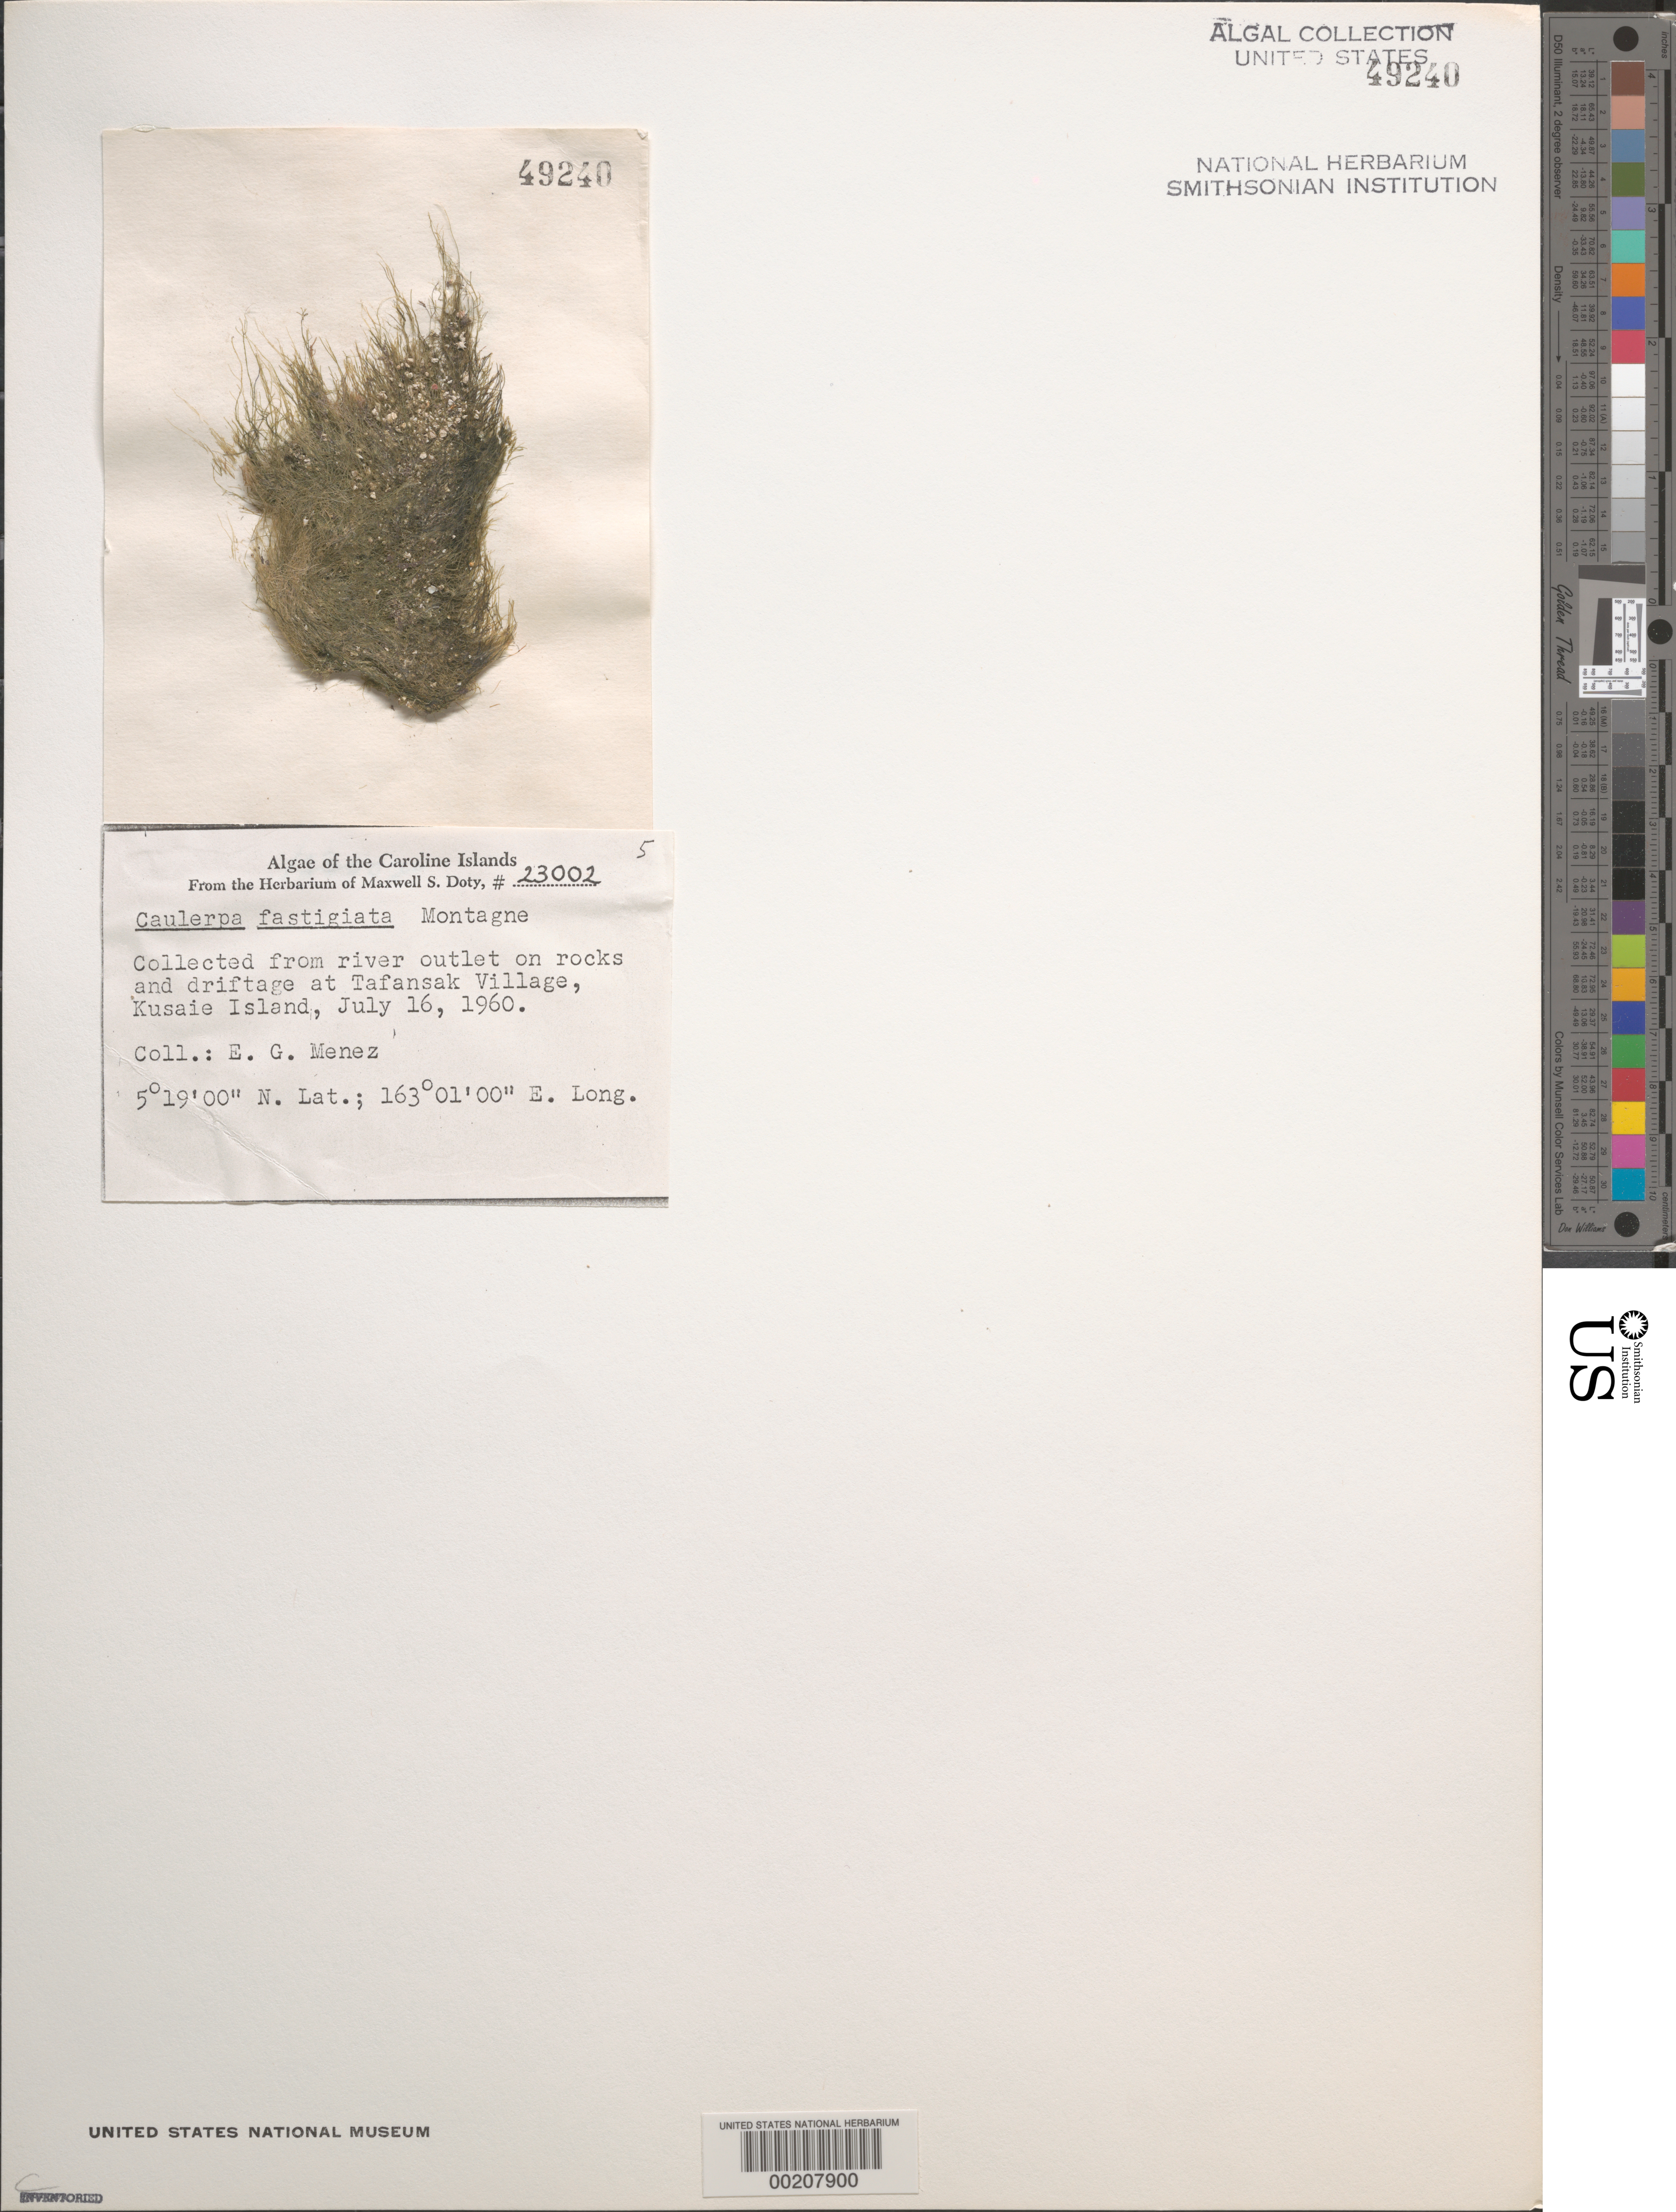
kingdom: Plantae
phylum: Chlorophyta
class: Ulvophyceae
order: Bryopsidales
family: Caulerpaceae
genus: Caulerpa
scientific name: Caulerpa fastigiata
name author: Mont.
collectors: Meñez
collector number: MSD 23002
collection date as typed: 16 Jul 1960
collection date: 1960-07-16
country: Micronesia, Federated States of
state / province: Kosrae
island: Kosrae [Kusaie]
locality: Tafansak village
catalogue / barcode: US 49240